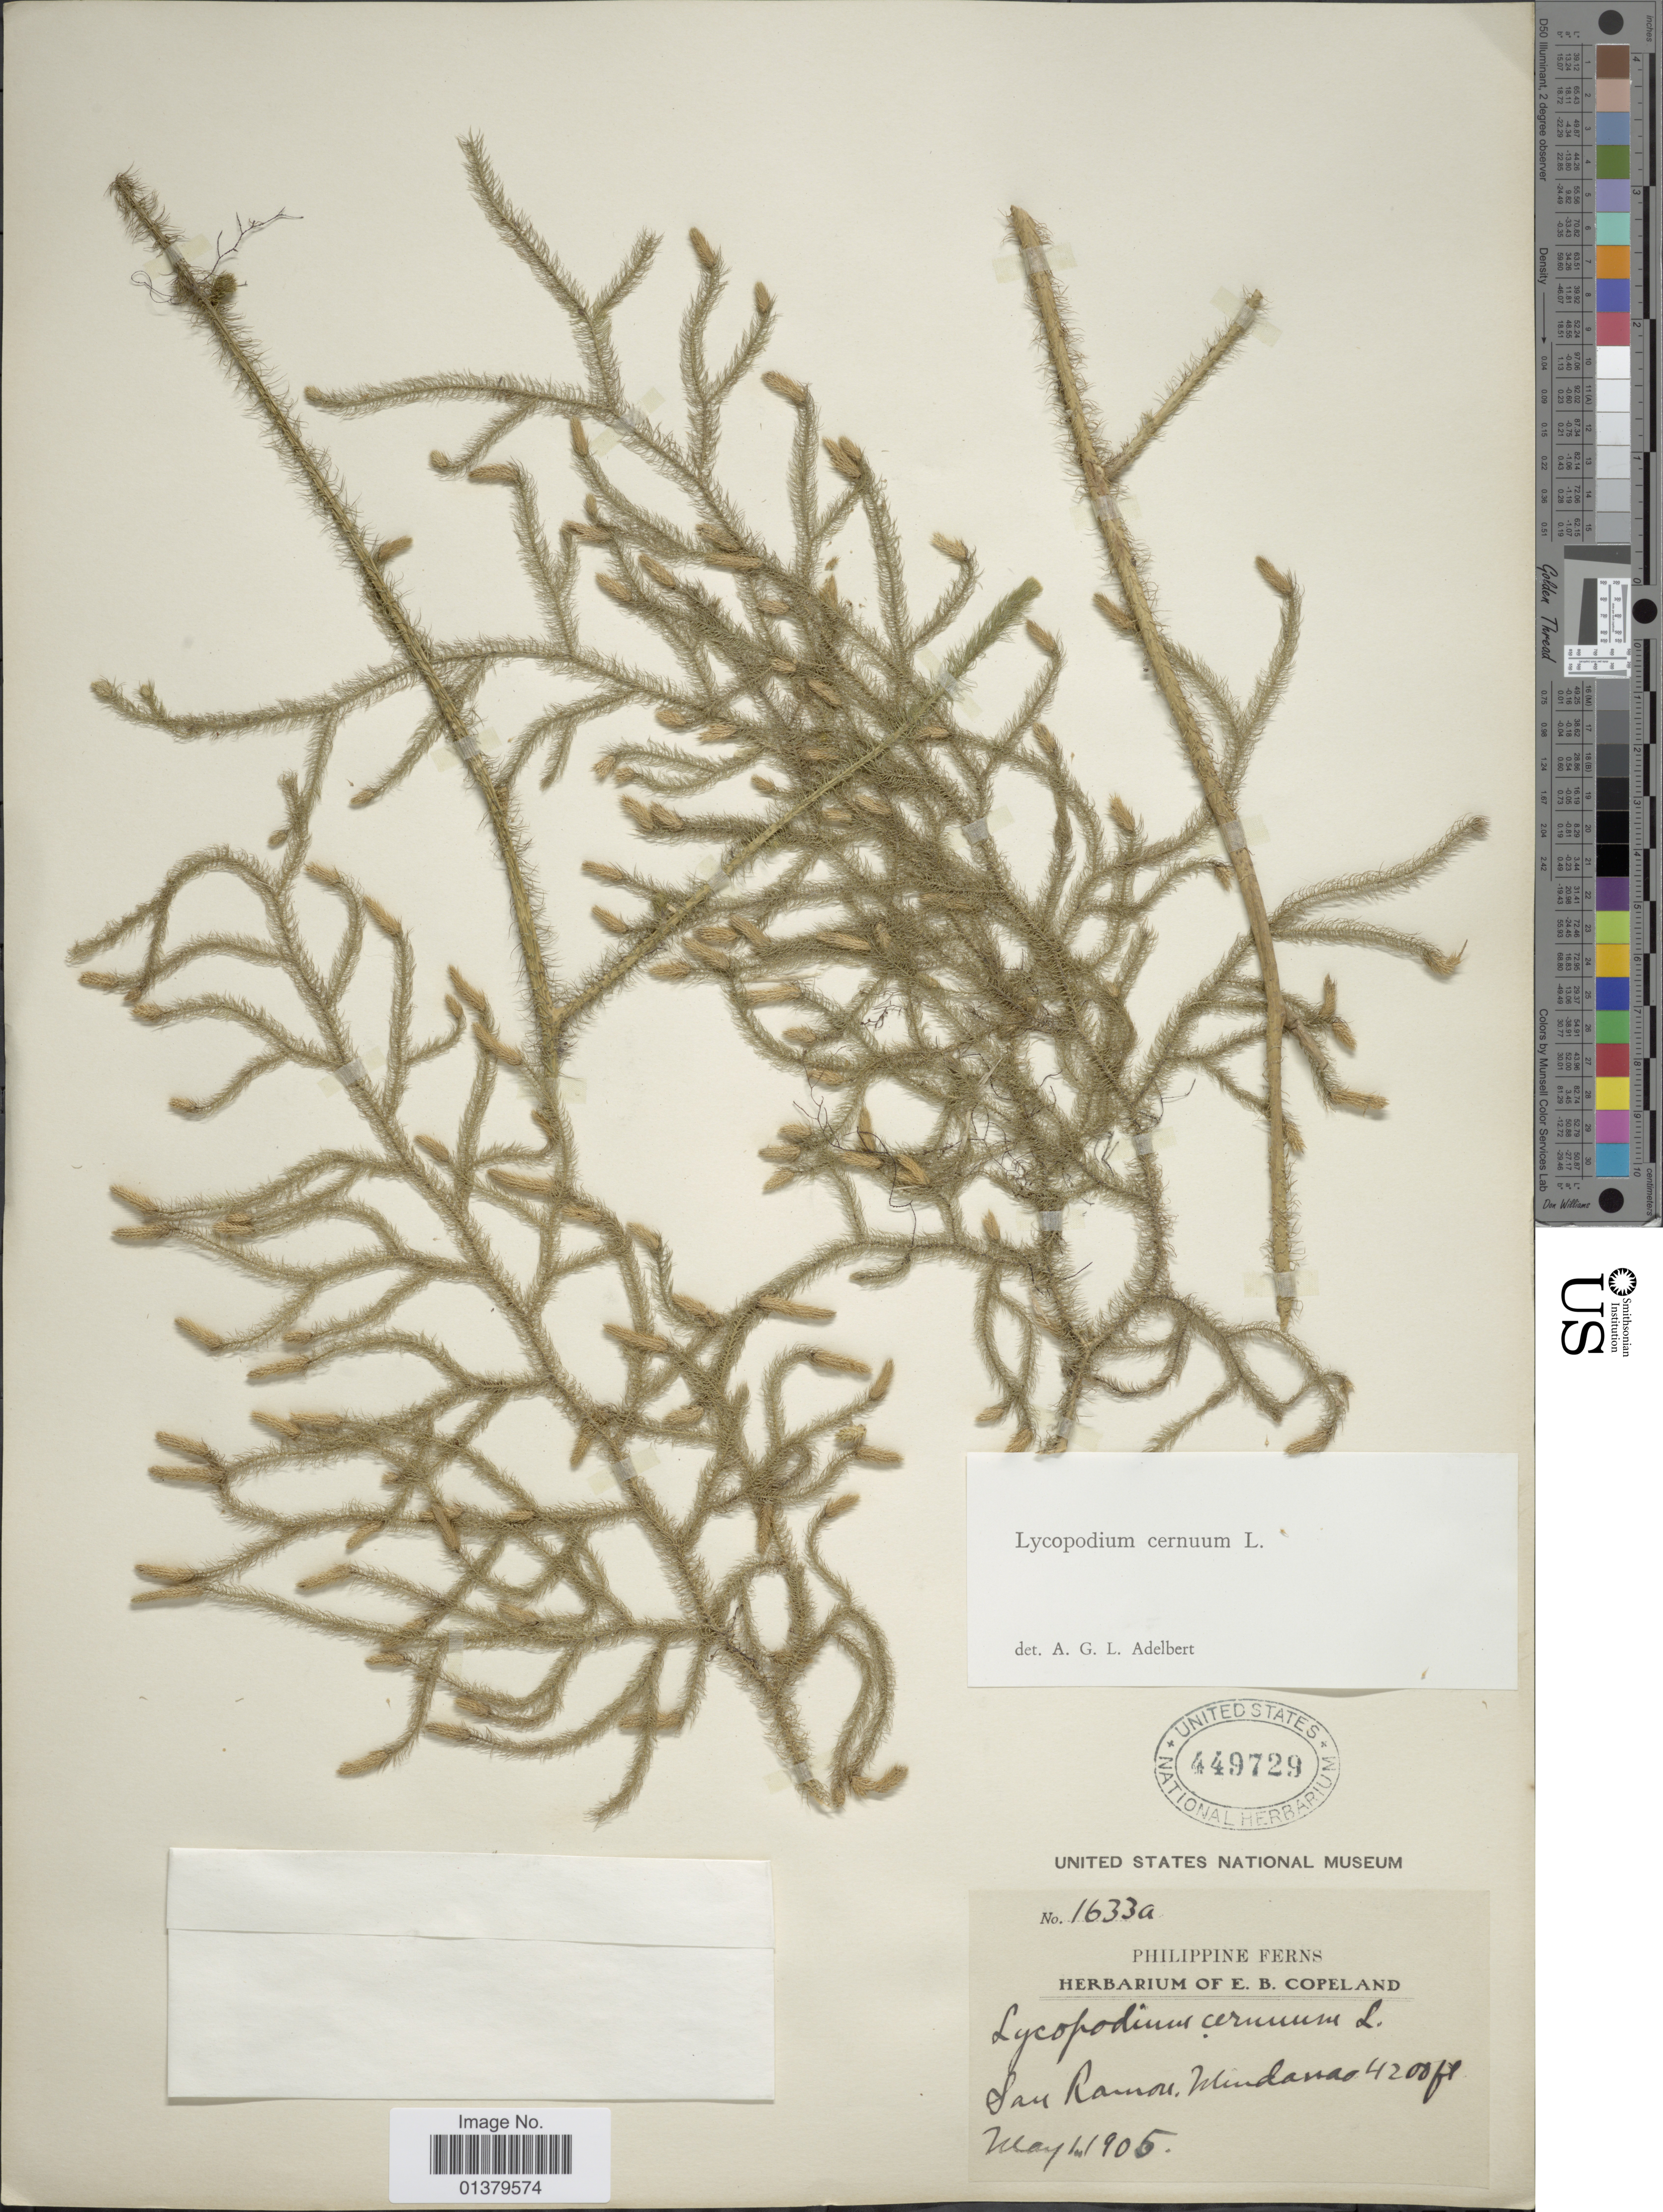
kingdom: Plantae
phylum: Tracheophyta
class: Lycopodiopsida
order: Lycopodiales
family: Lycopodiaceae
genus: Palhinhaea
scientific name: Palhinhaea cernua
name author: (L.) Vasc. & Franco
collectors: E. B. Copeland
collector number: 1663a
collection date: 1905-05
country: Philippines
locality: San Ramon, Mindanao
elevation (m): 1280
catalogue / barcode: US 449729